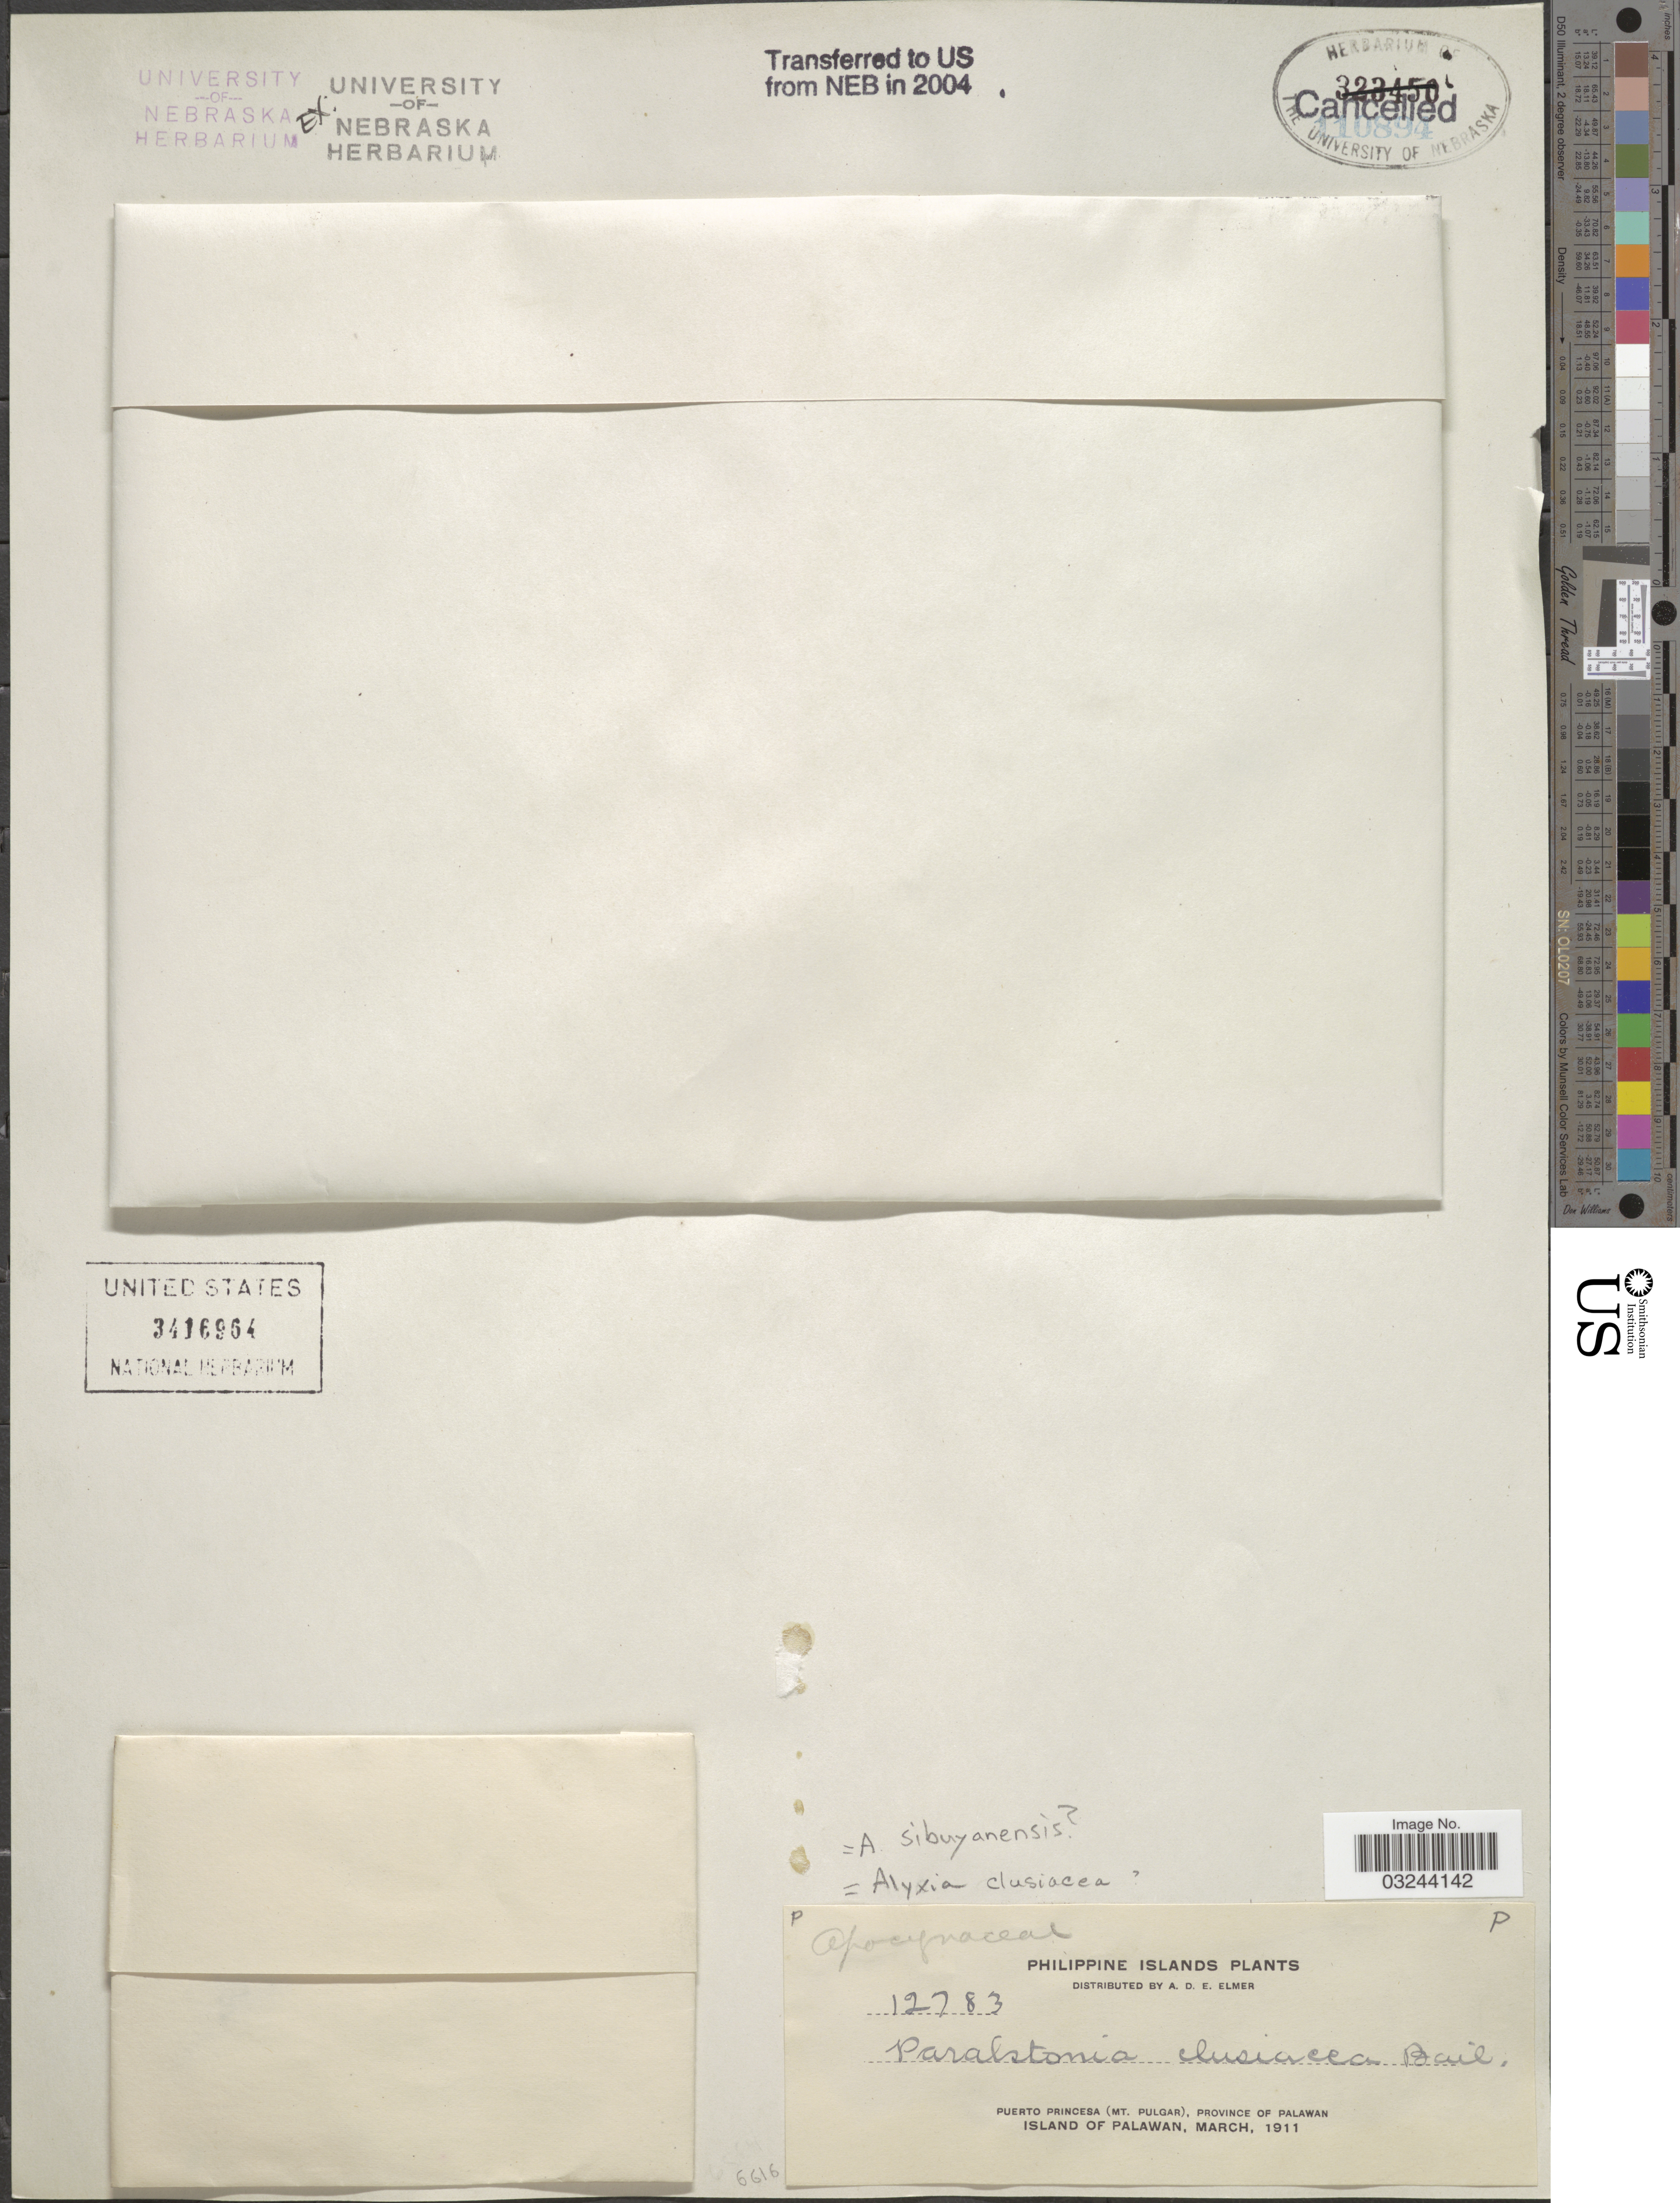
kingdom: Plantae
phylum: Tracheophyta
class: Magnoliopsida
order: Gentianales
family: Apocynaceae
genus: Alyxia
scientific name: Alyxia sibuyanensis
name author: Elmer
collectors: A. D. E. Elmer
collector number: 12783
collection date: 1911-03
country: Philippines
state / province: Mimaropa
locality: Philippine Islands, Puerto Princesa (Mt. Pulgar), Province of Palawan, Island of Palawan.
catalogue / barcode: US 3416964